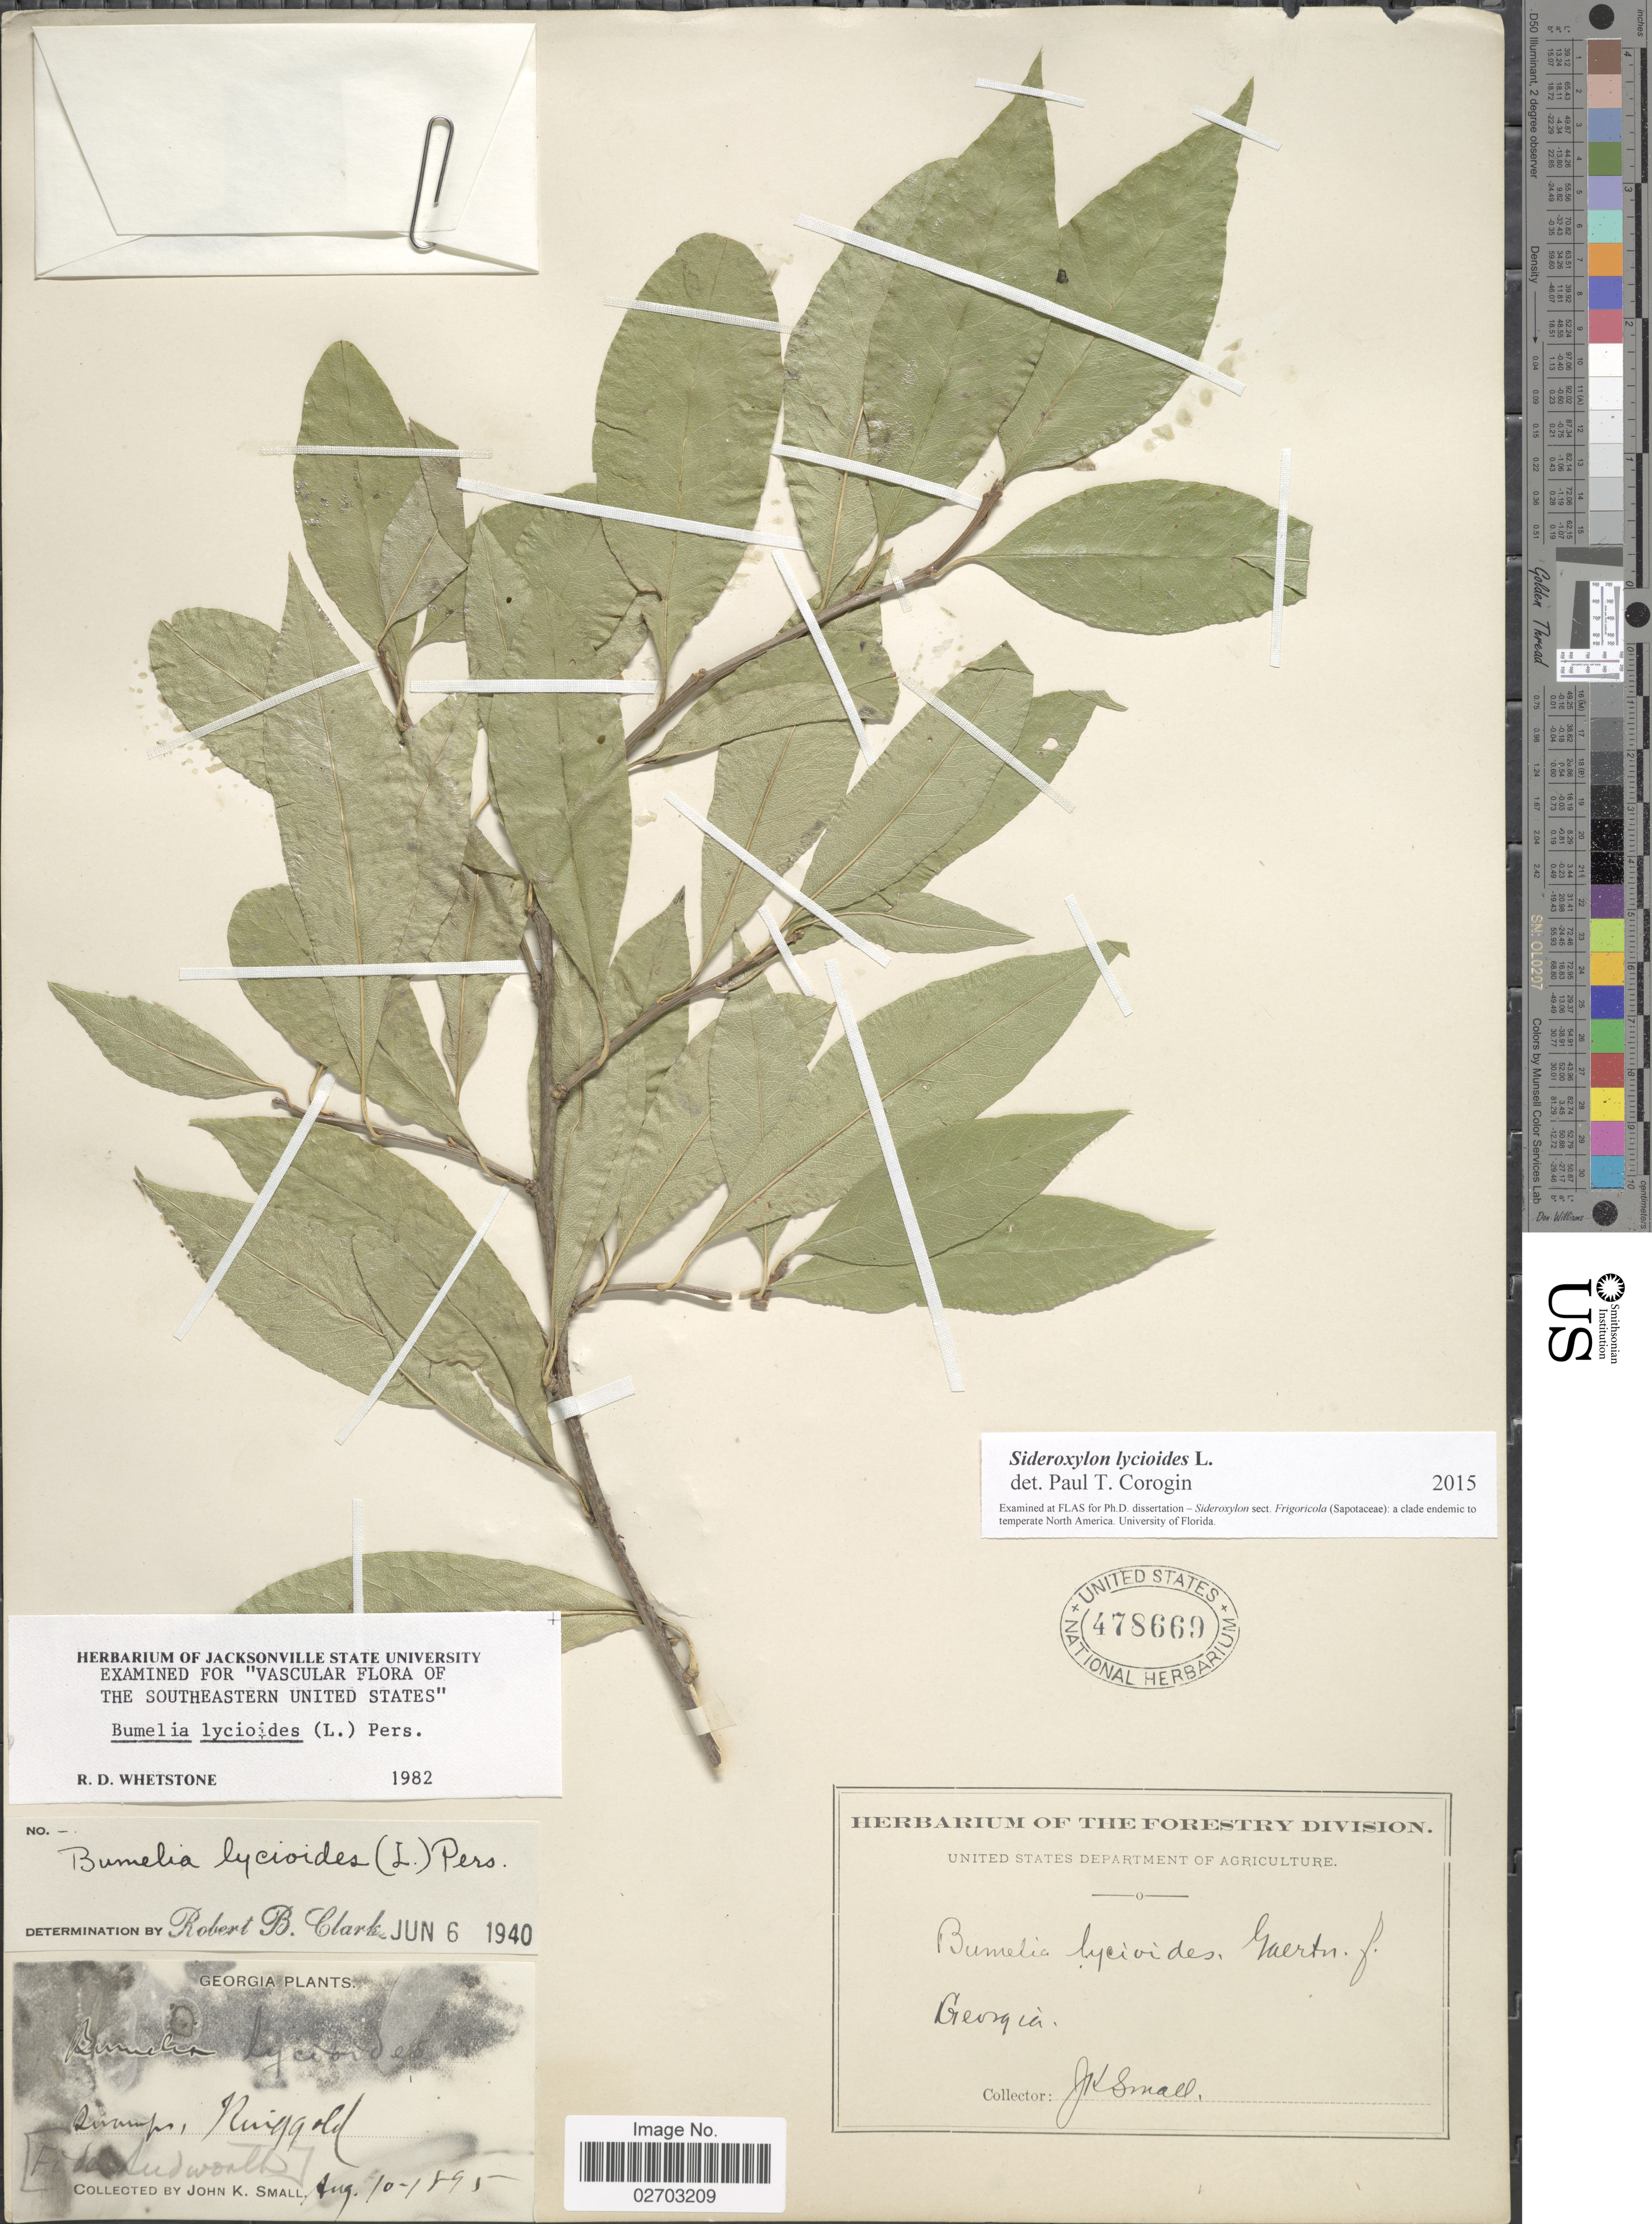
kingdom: Plantae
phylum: Tracheophyta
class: Magnoliopsida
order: Ericales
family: Sapotaceae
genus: Sideroxylon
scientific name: Sideroxylon lycioides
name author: L.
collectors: J. K. Small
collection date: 1895-08-10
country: United States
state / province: Georgia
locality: Swamp, Ringgold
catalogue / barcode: US 478669